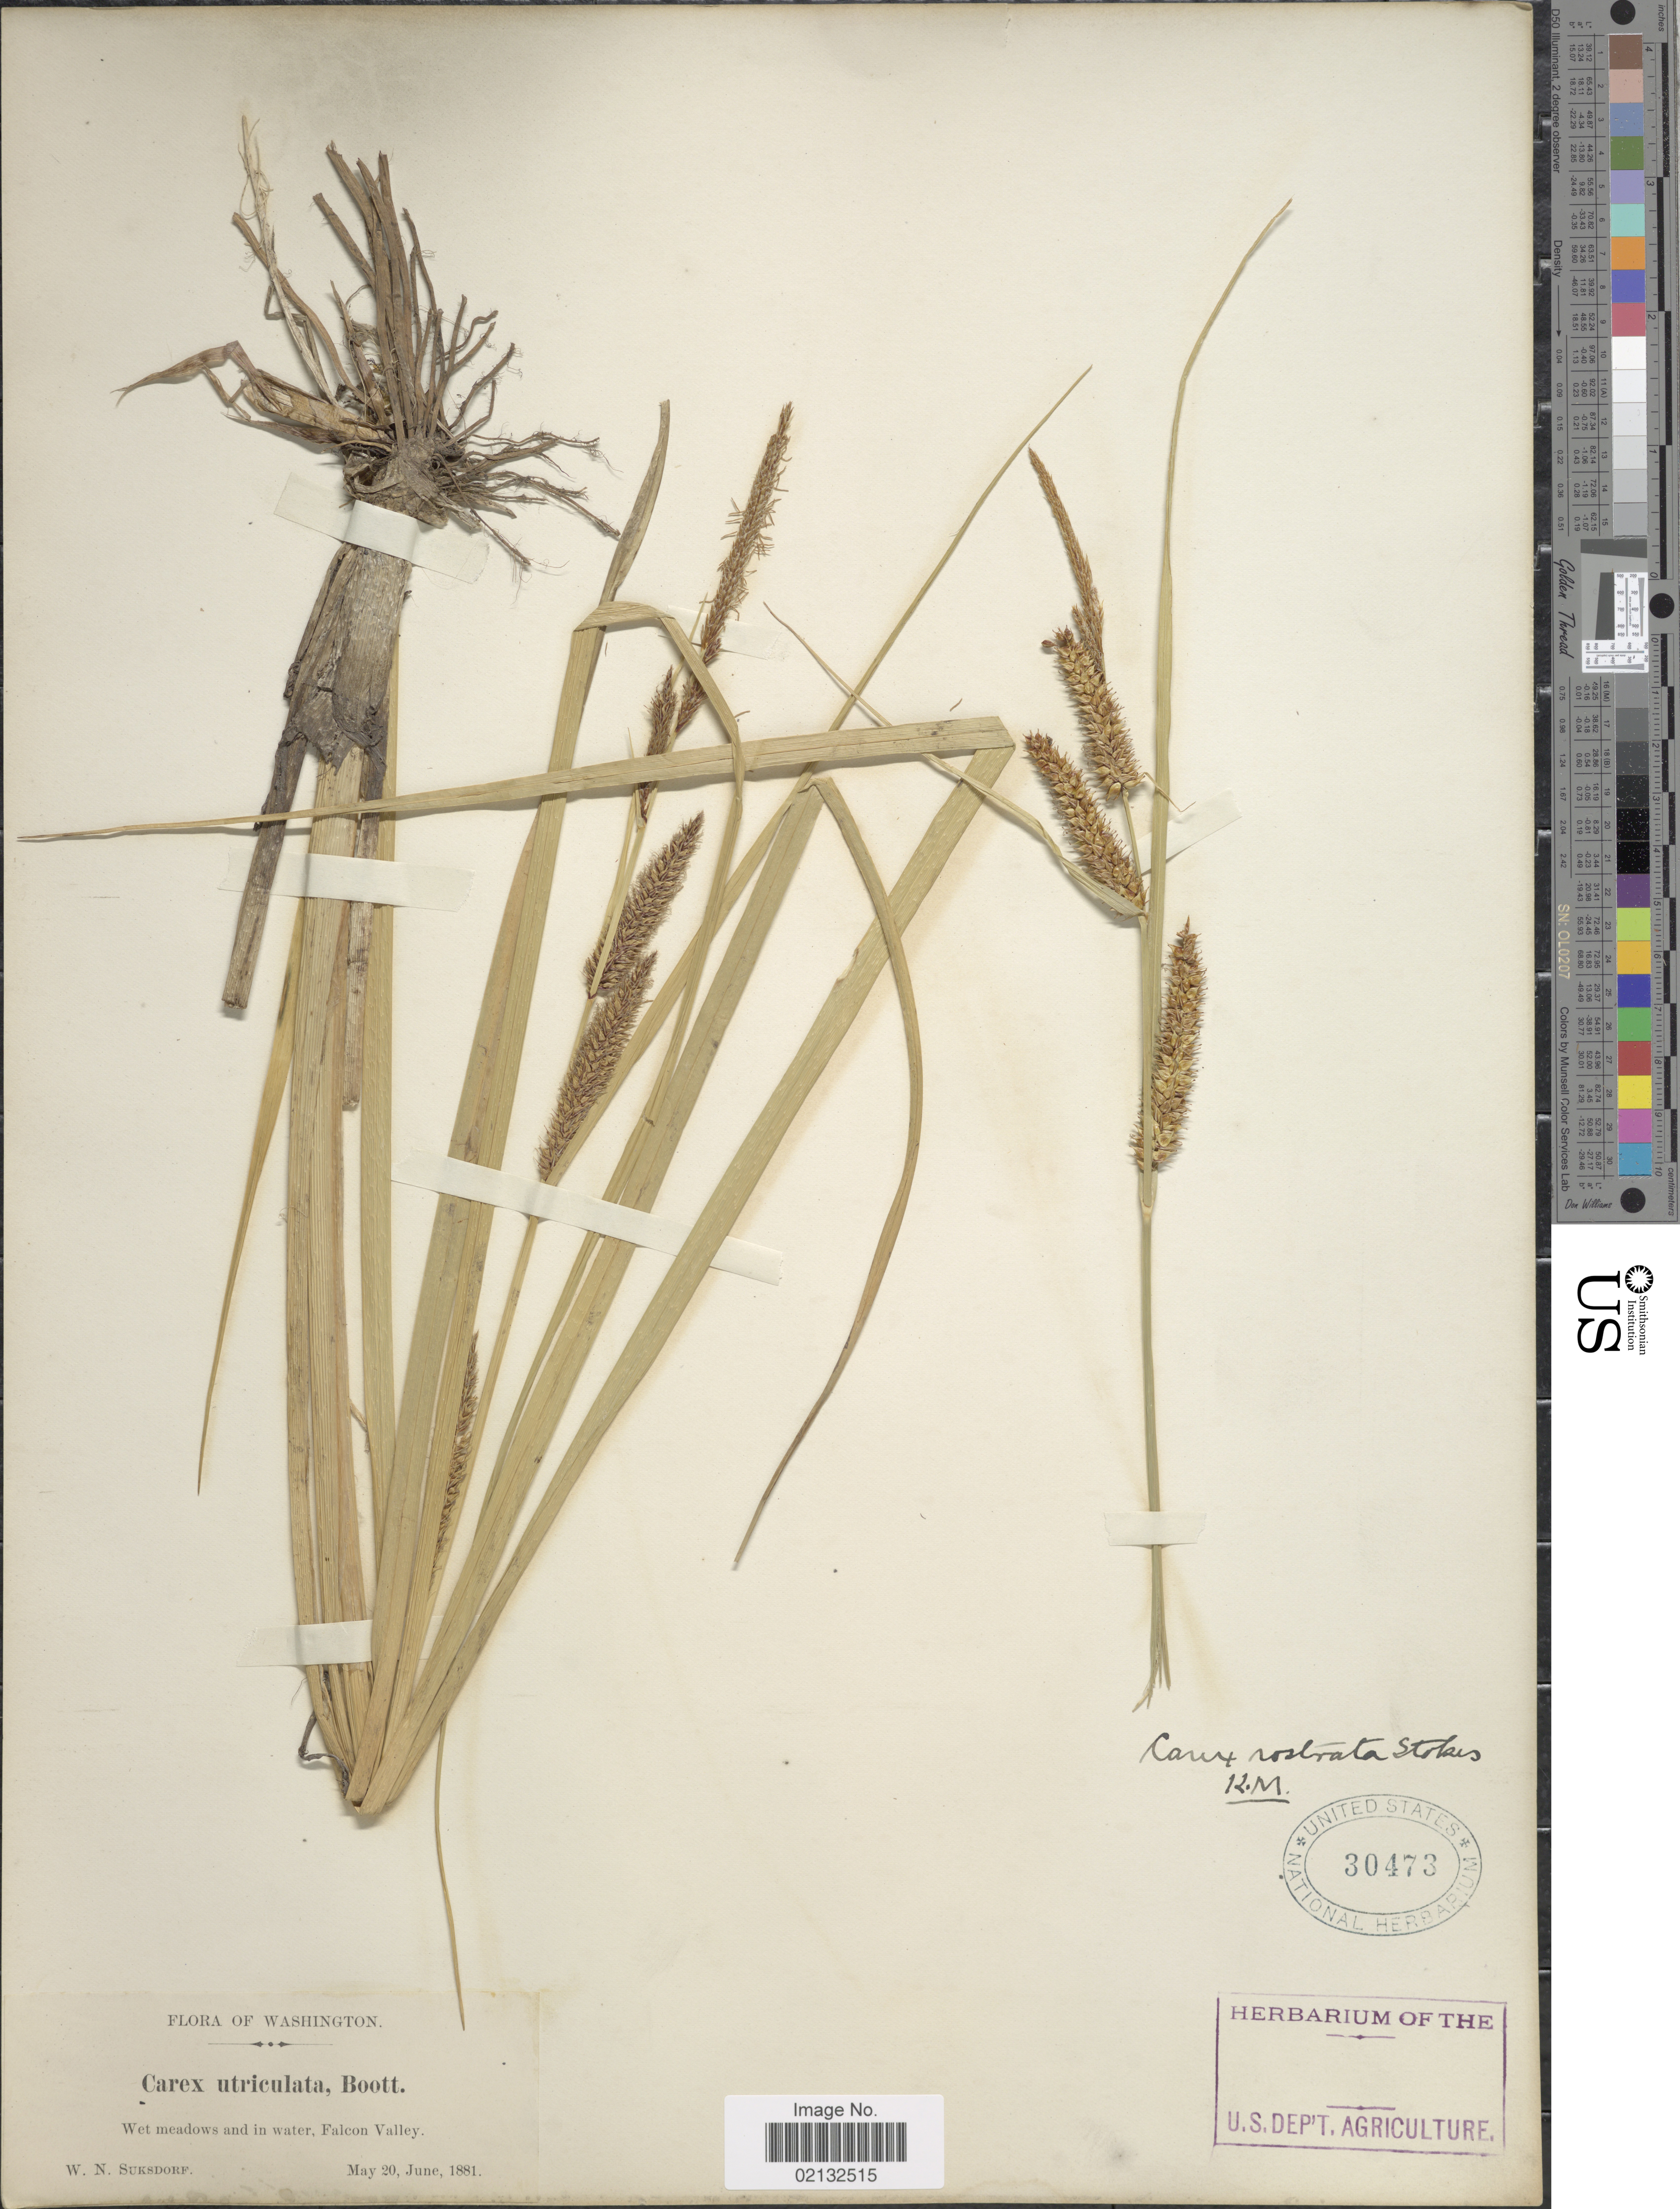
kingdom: Plantae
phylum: Tracheophyta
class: Liliopsida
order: Poales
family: Cyperaceae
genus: Carex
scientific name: Carex rostrata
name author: Stokes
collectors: W. N. Suksdorf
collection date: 1881-05-20/1881-06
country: United States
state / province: Washington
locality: Wet meadows and in water, Falcon Valley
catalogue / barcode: US 30473